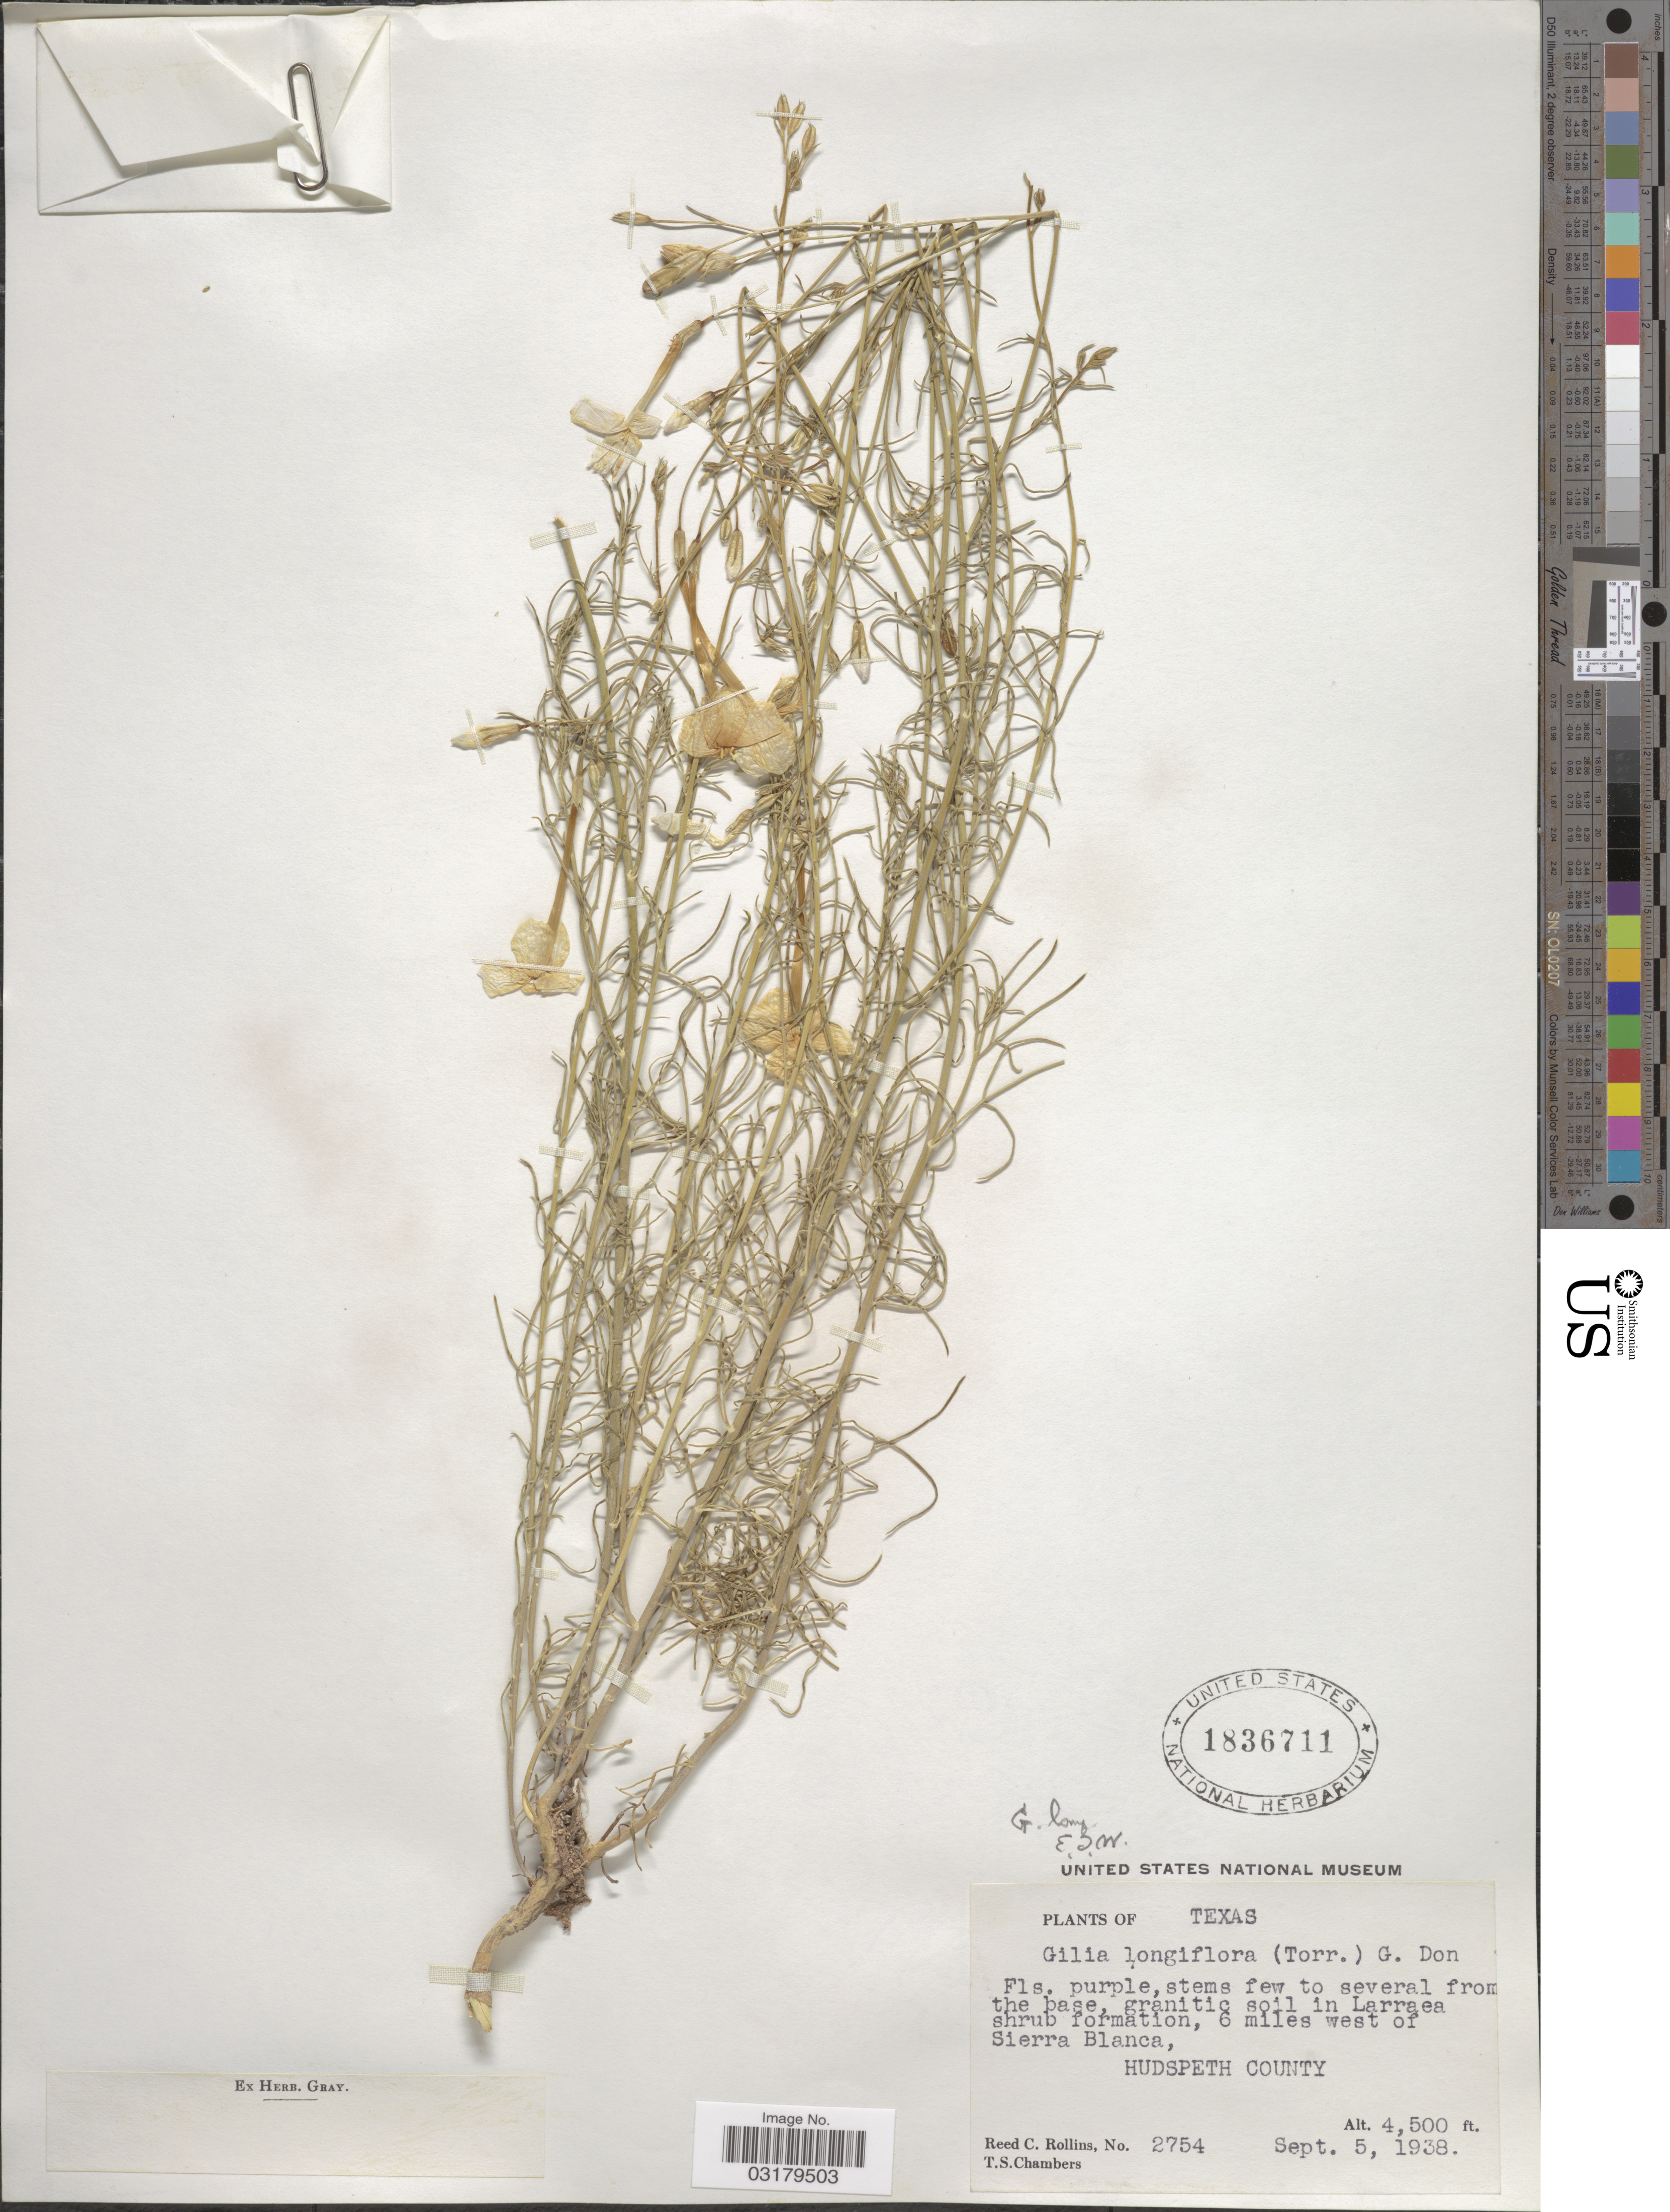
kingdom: Plantae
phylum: Tracheophyta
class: Magnoliopsida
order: Ericales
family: Polemoniaceae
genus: Ipomopsis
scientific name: Ipomopsis longiflora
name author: (Torr.) V.E. Grant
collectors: R. C. Rollins & T. Chambers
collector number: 2754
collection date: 1938-09-05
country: United States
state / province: Texas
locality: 6 miles west of Sierra Blanca, Hudspeth County.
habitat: granitic soil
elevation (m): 1372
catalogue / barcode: US 1836711